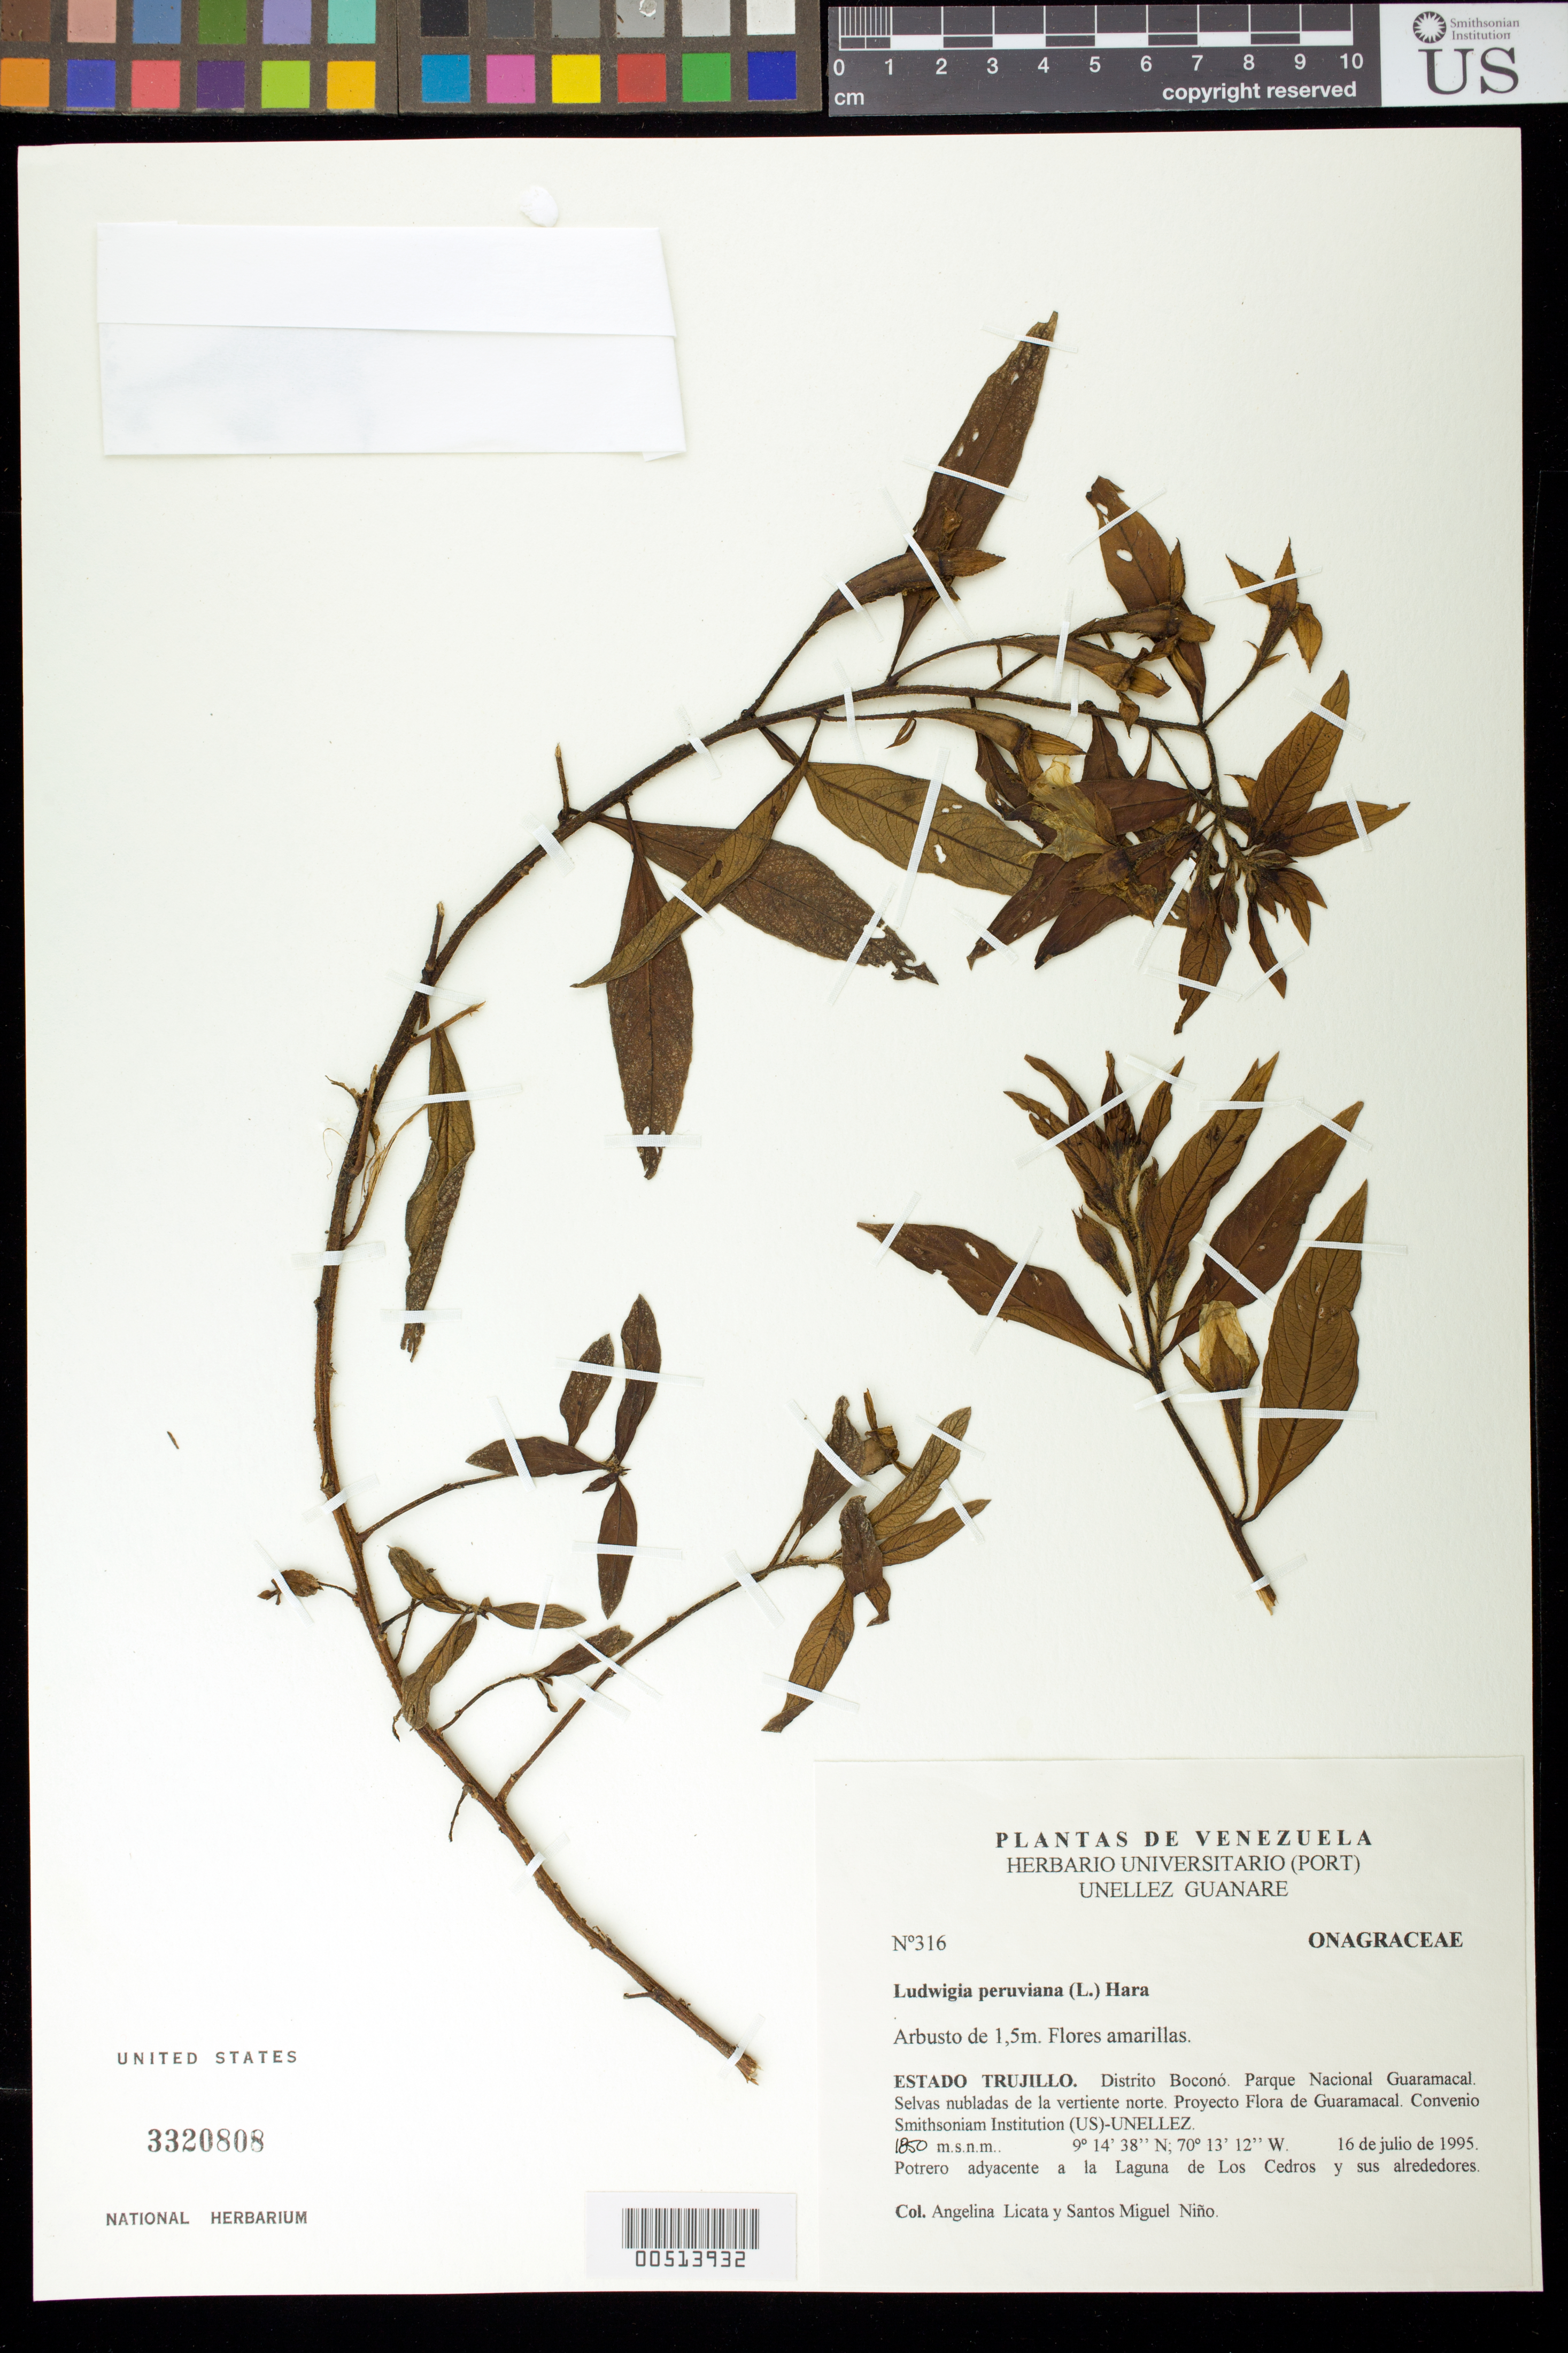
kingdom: Plantae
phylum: Tracheophyta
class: Magnoliopsida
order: Myrtales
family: Onagraceae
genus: Ludwigia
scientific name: Ludwigia peruviana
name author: (L.) H. Hara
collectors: A. Licata & S. M. Niño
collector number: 316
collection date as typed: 16 Jul 1995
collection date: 1995-07-16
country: Venezuela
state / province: Trujillo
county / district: Boconó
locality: Parque Nacional Guaramacal, potrero adyacente a la Laguna de Los Cedros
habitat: Selva nubladas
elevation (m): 1850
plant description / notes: K, NY, PORT, US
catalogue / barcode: US 3320808